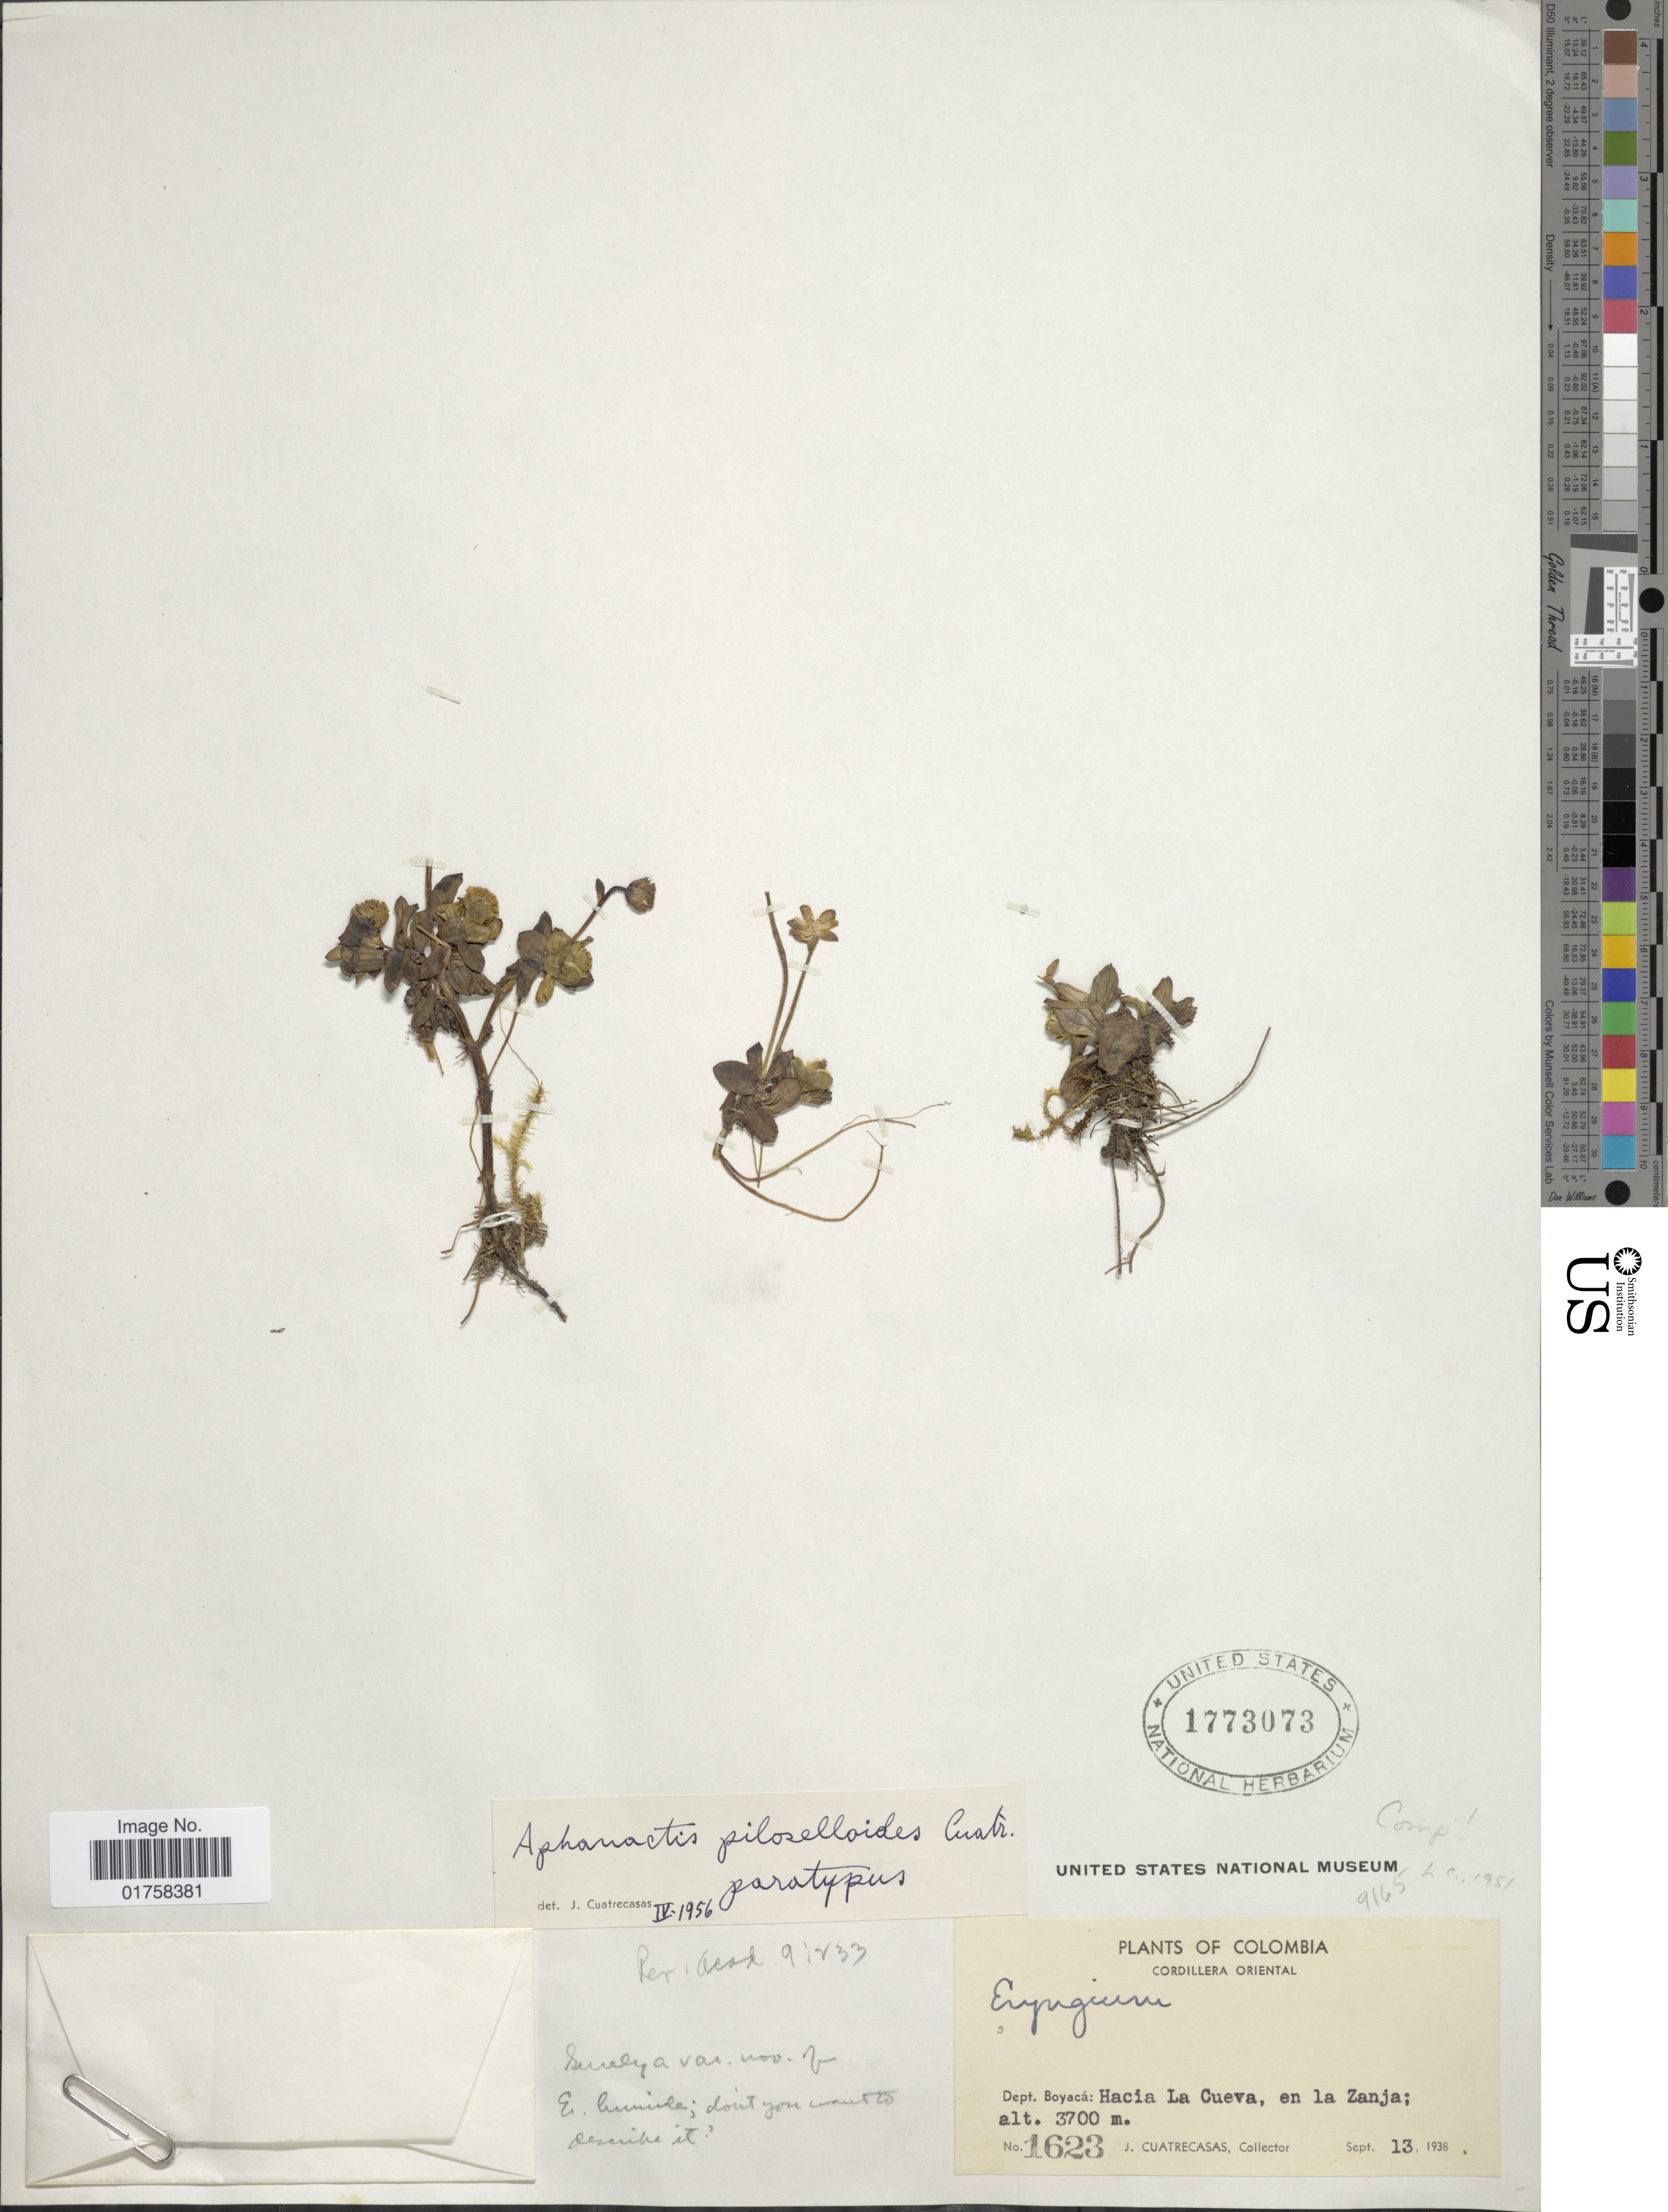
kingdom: Plantae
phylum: Tracheophyta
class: Magnoliopsida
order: Asterales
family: Asteraceae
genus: Aphanactis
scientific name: Aphanactis piloselloides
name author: Cuatrec.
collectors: J. Cuatrecasas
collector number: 1623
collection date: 1938-09-13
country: Colombia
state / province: Boyacá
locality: Colombia. Cordillera Oriental. Dept. Boyacá: Hacia La Cueva, en la Zanja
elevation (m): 3700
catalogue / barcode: US 1773073